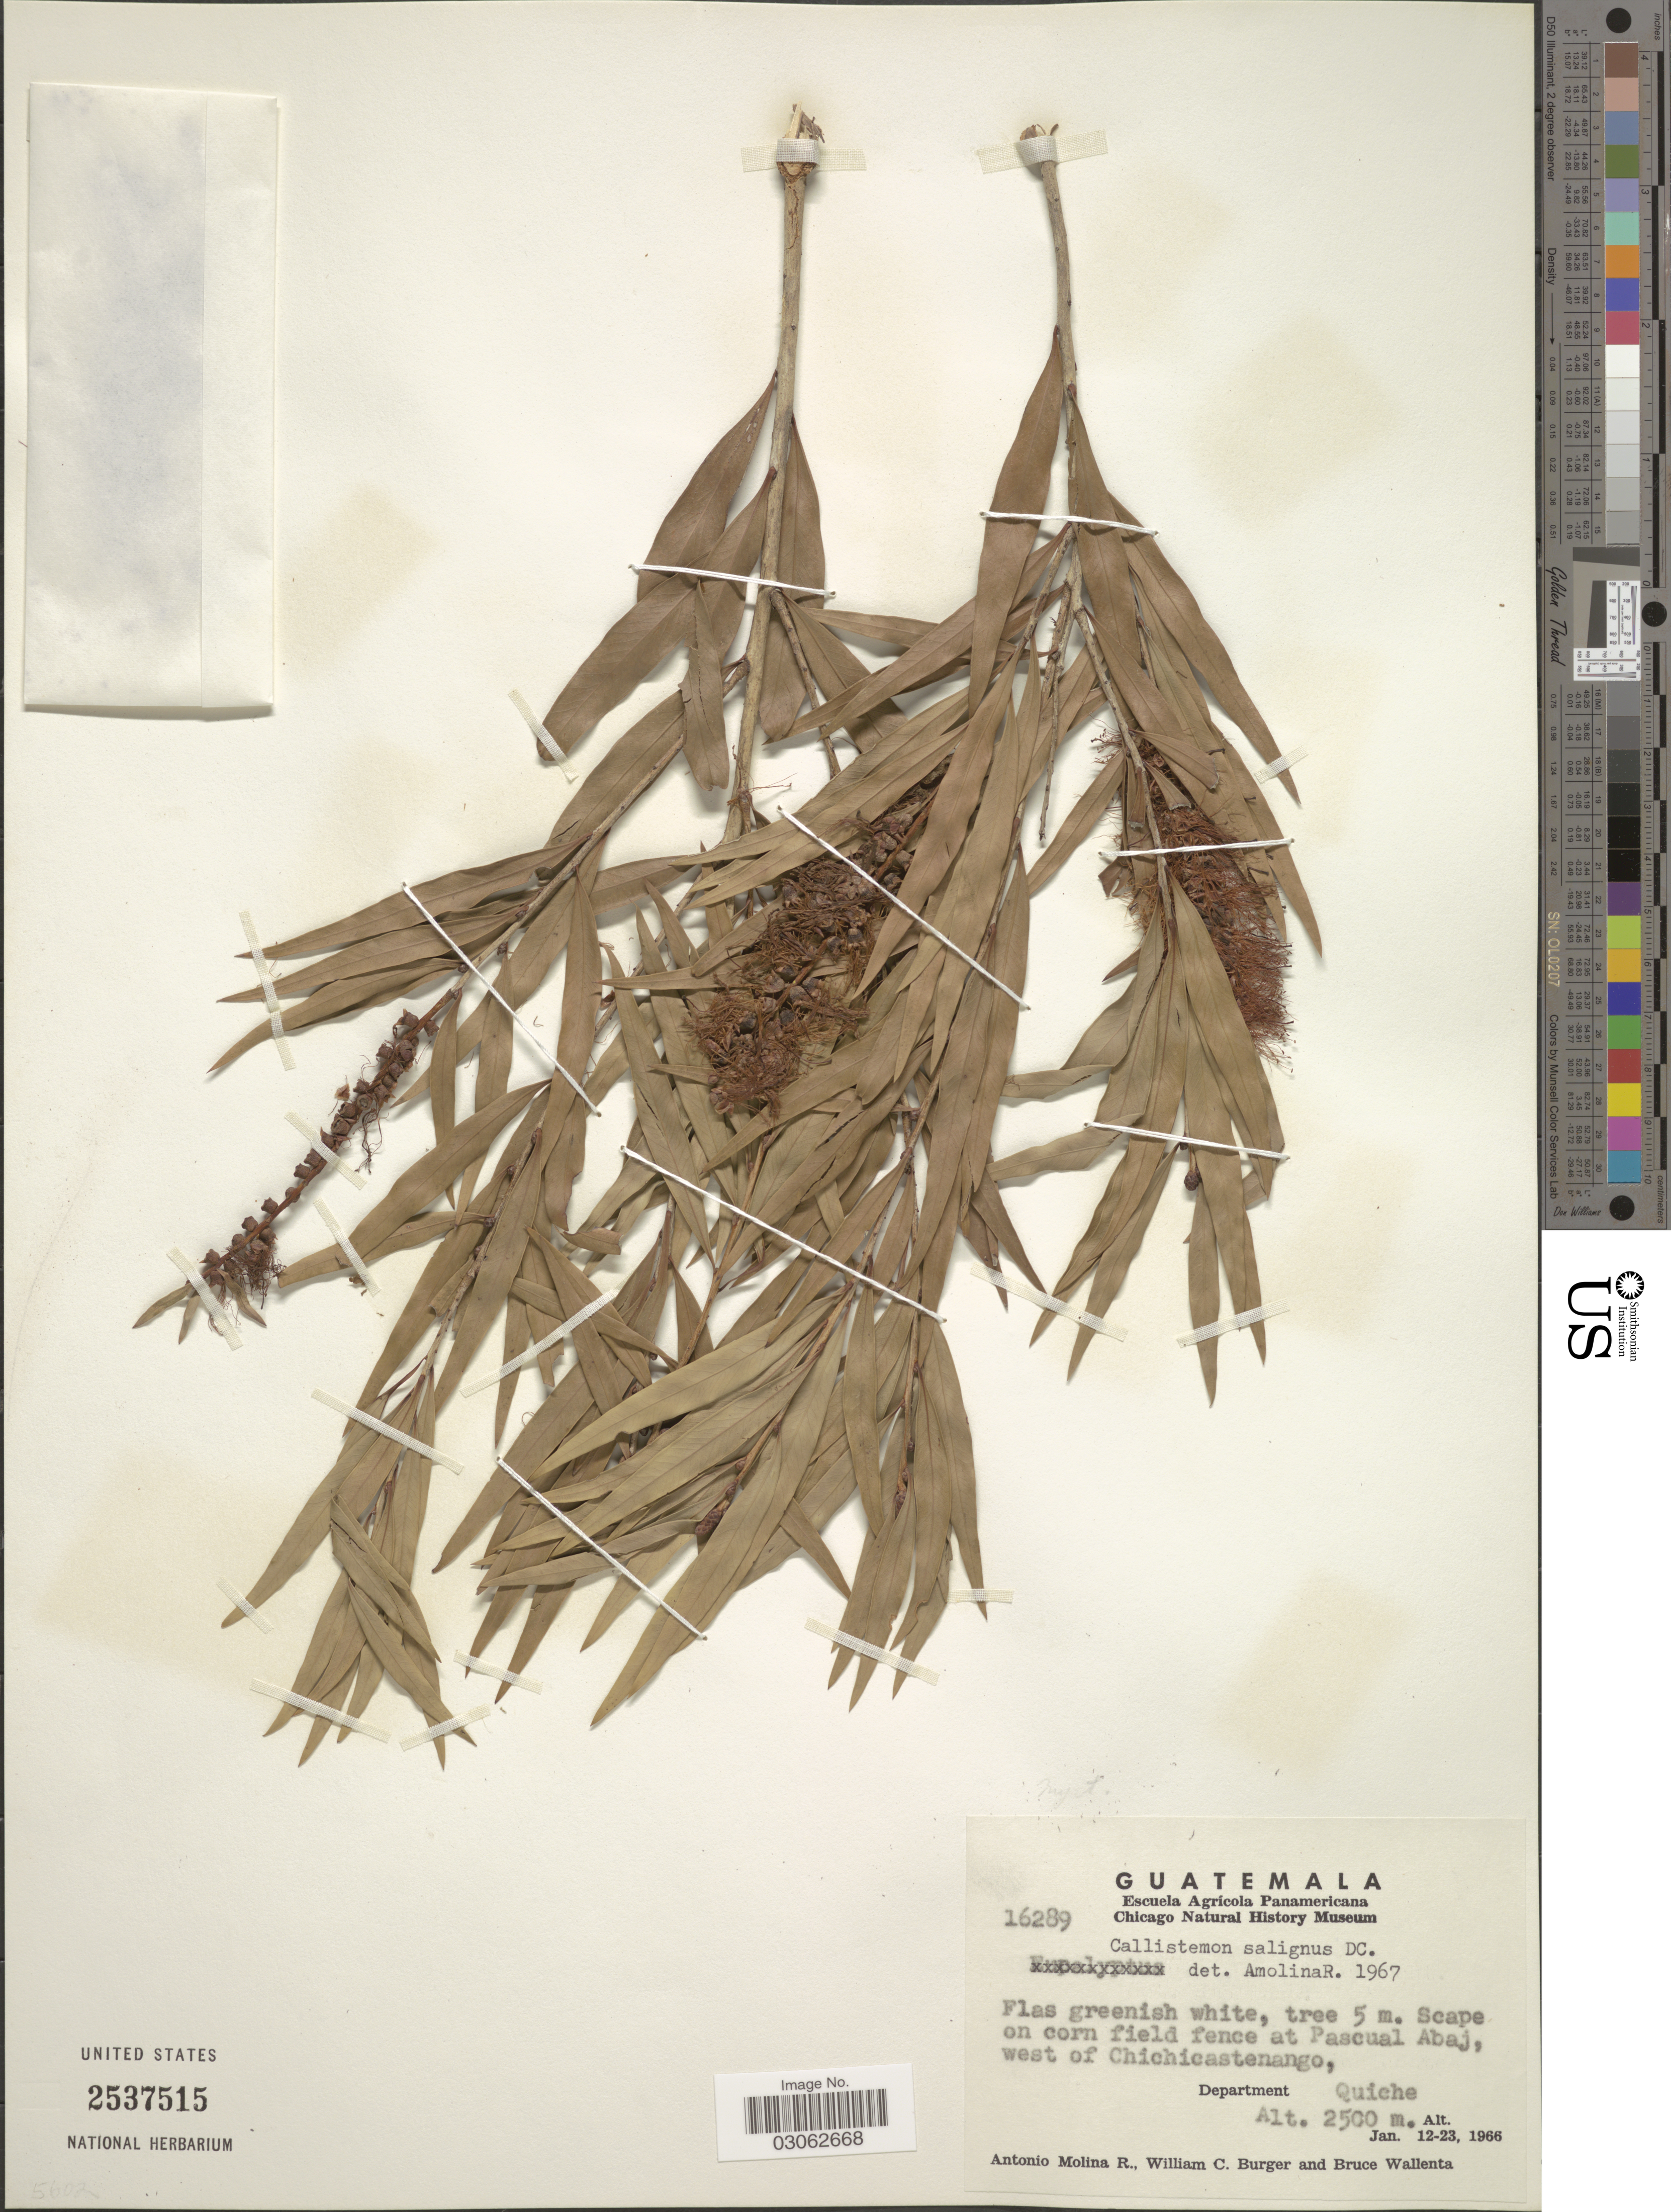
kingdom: Plantae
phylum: Tracheophyta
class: Magnoliopsida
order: Myrtales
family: Myrtaceae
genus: Callistemon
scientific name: Callistemon salignus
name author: (Sm.) Colvill ex Sweet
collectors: A. Molina R., W. Burger & B. Wallenta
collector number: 16289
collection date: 1966-01-12/1966-01-23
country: Guatemala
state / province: El Quiché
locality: Scape on corn field fence at Pascual Abaj, west of Chichicastenango, Department Quiche.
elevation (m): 2500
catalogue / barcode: US 2537515